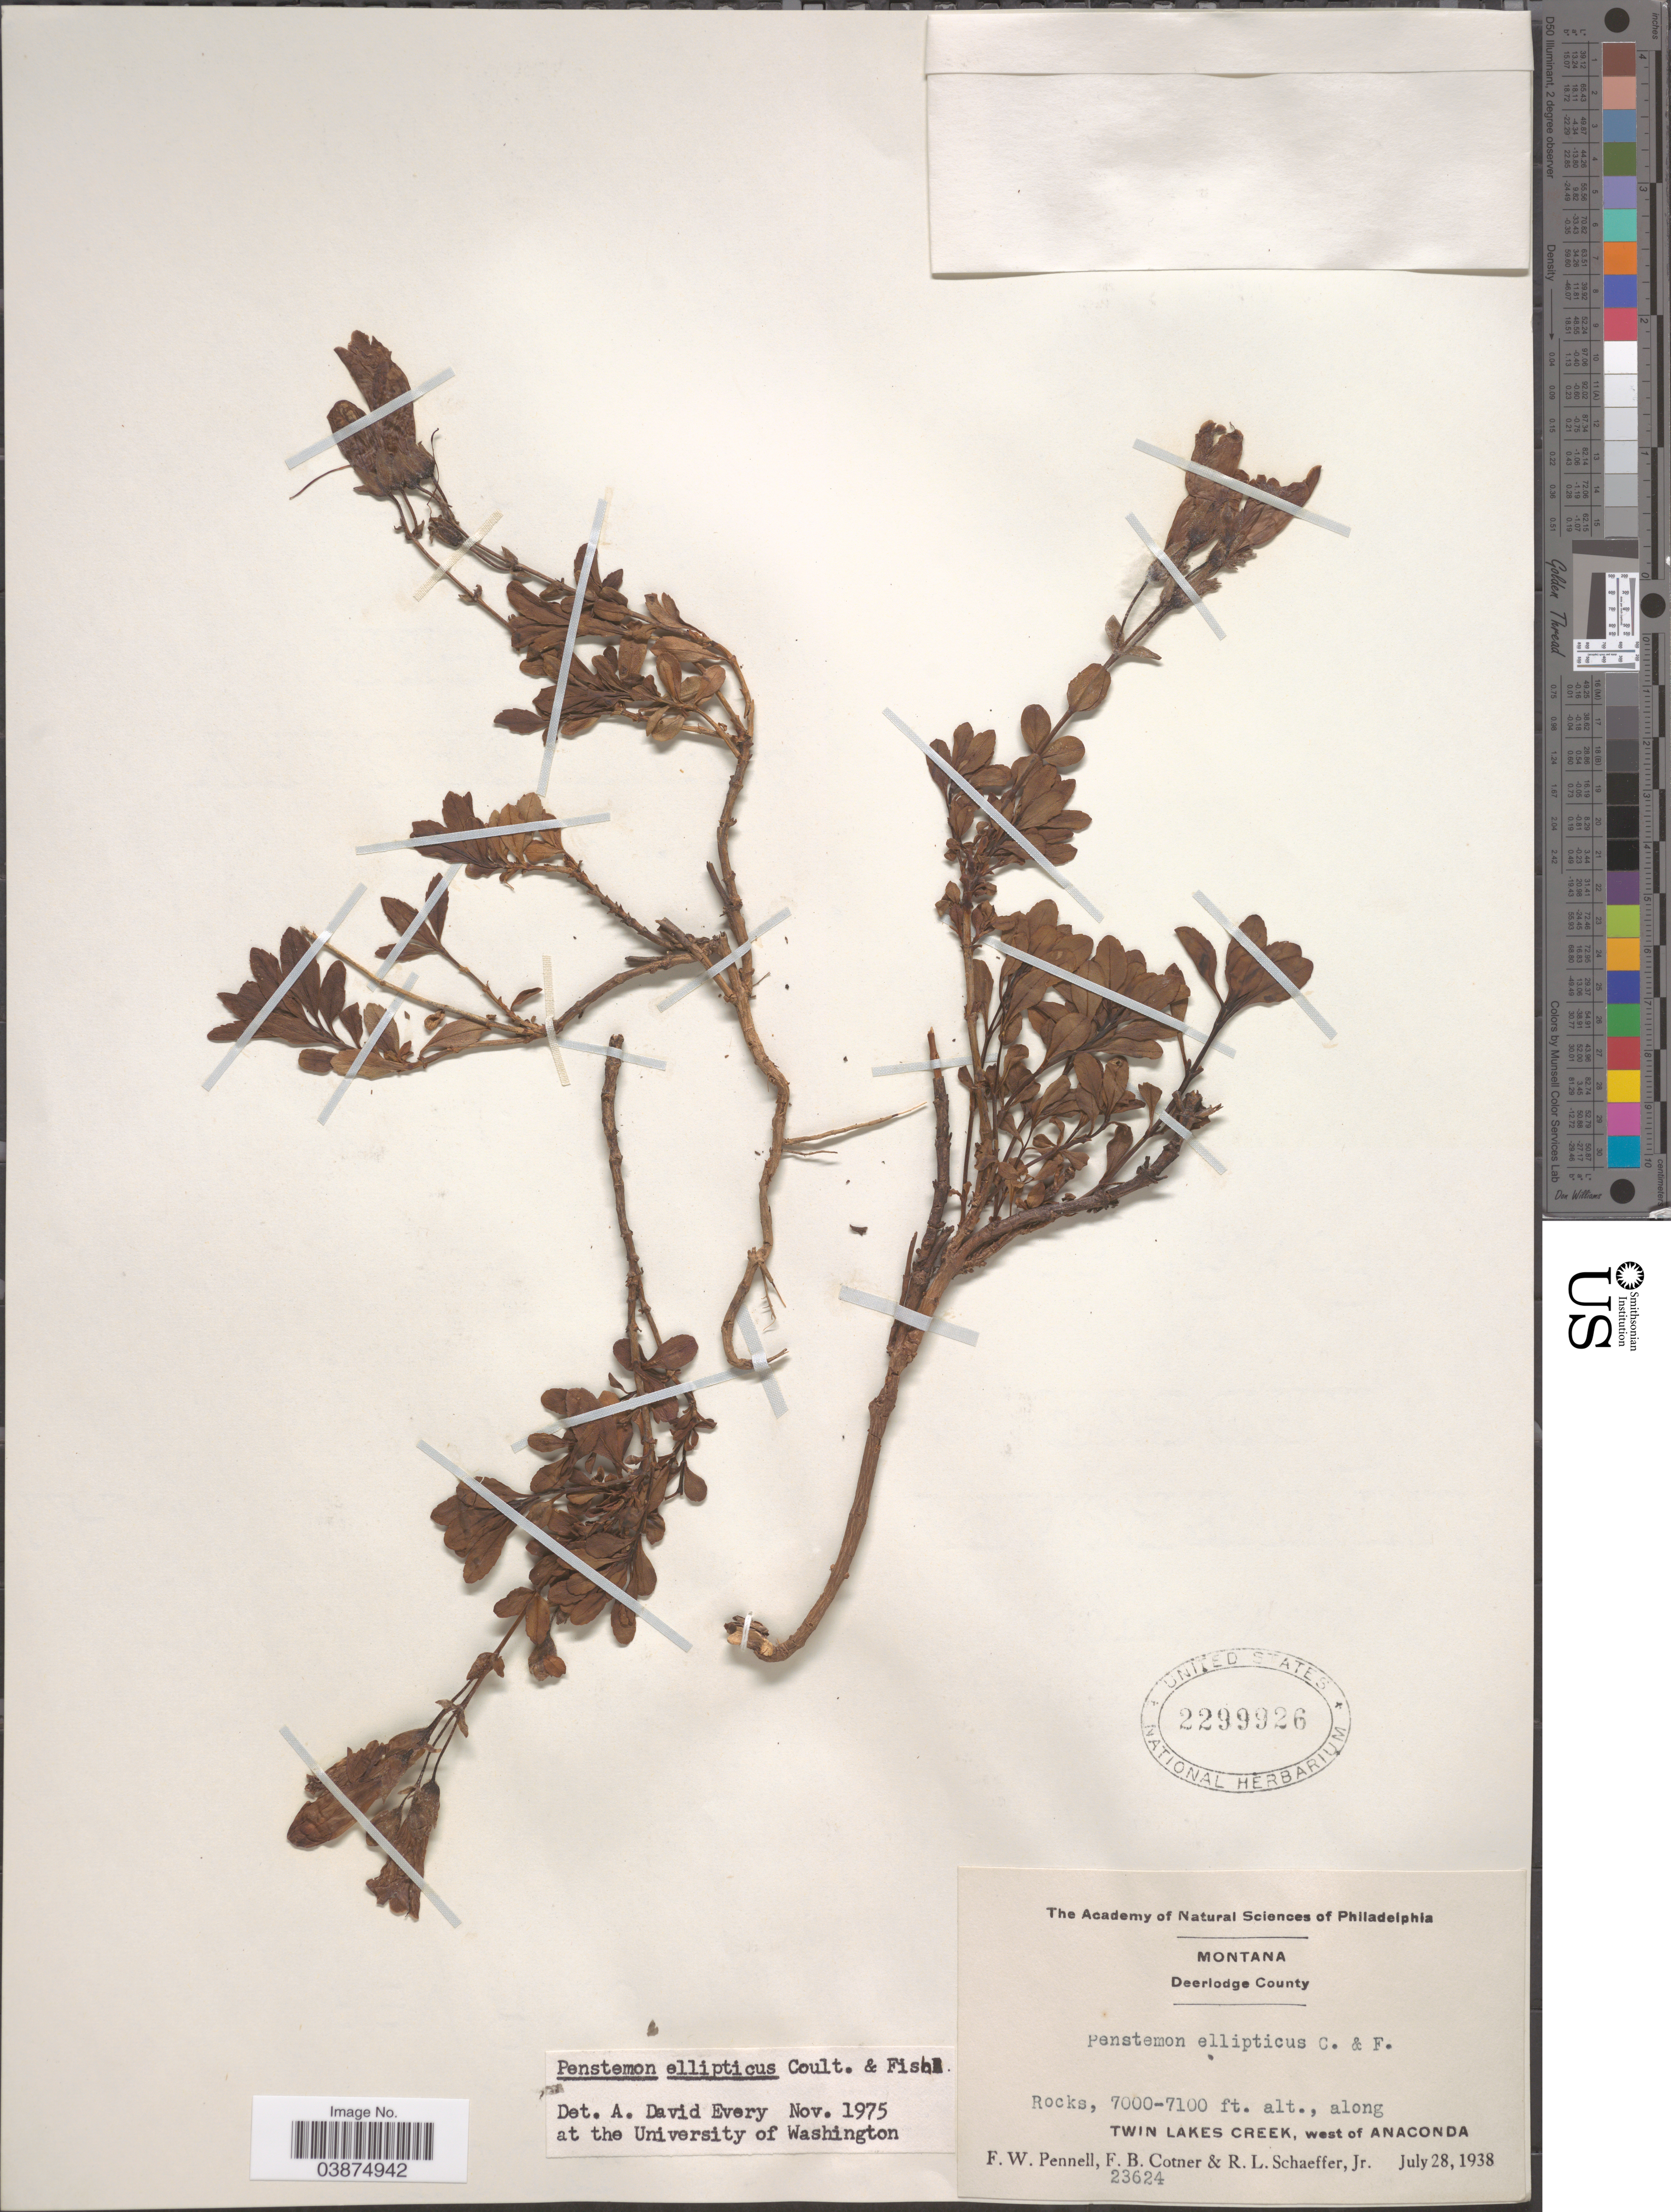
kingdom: Plantae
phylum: Tracheophyta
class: Magnoliopsida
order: Lamiales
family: Plantaginaceae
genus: Penstemon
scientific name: Penstemon ellipticus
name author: Greene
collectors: F. W. Pennell, F. Cotner & R. L. Schaeffer Jr.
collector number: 23624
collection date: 1938-07-28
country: United States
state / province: Montana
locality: Deerlodge County. Along Twin Lakes Creek, west of Anaconda.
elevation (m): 2134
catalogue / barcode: US 2299926